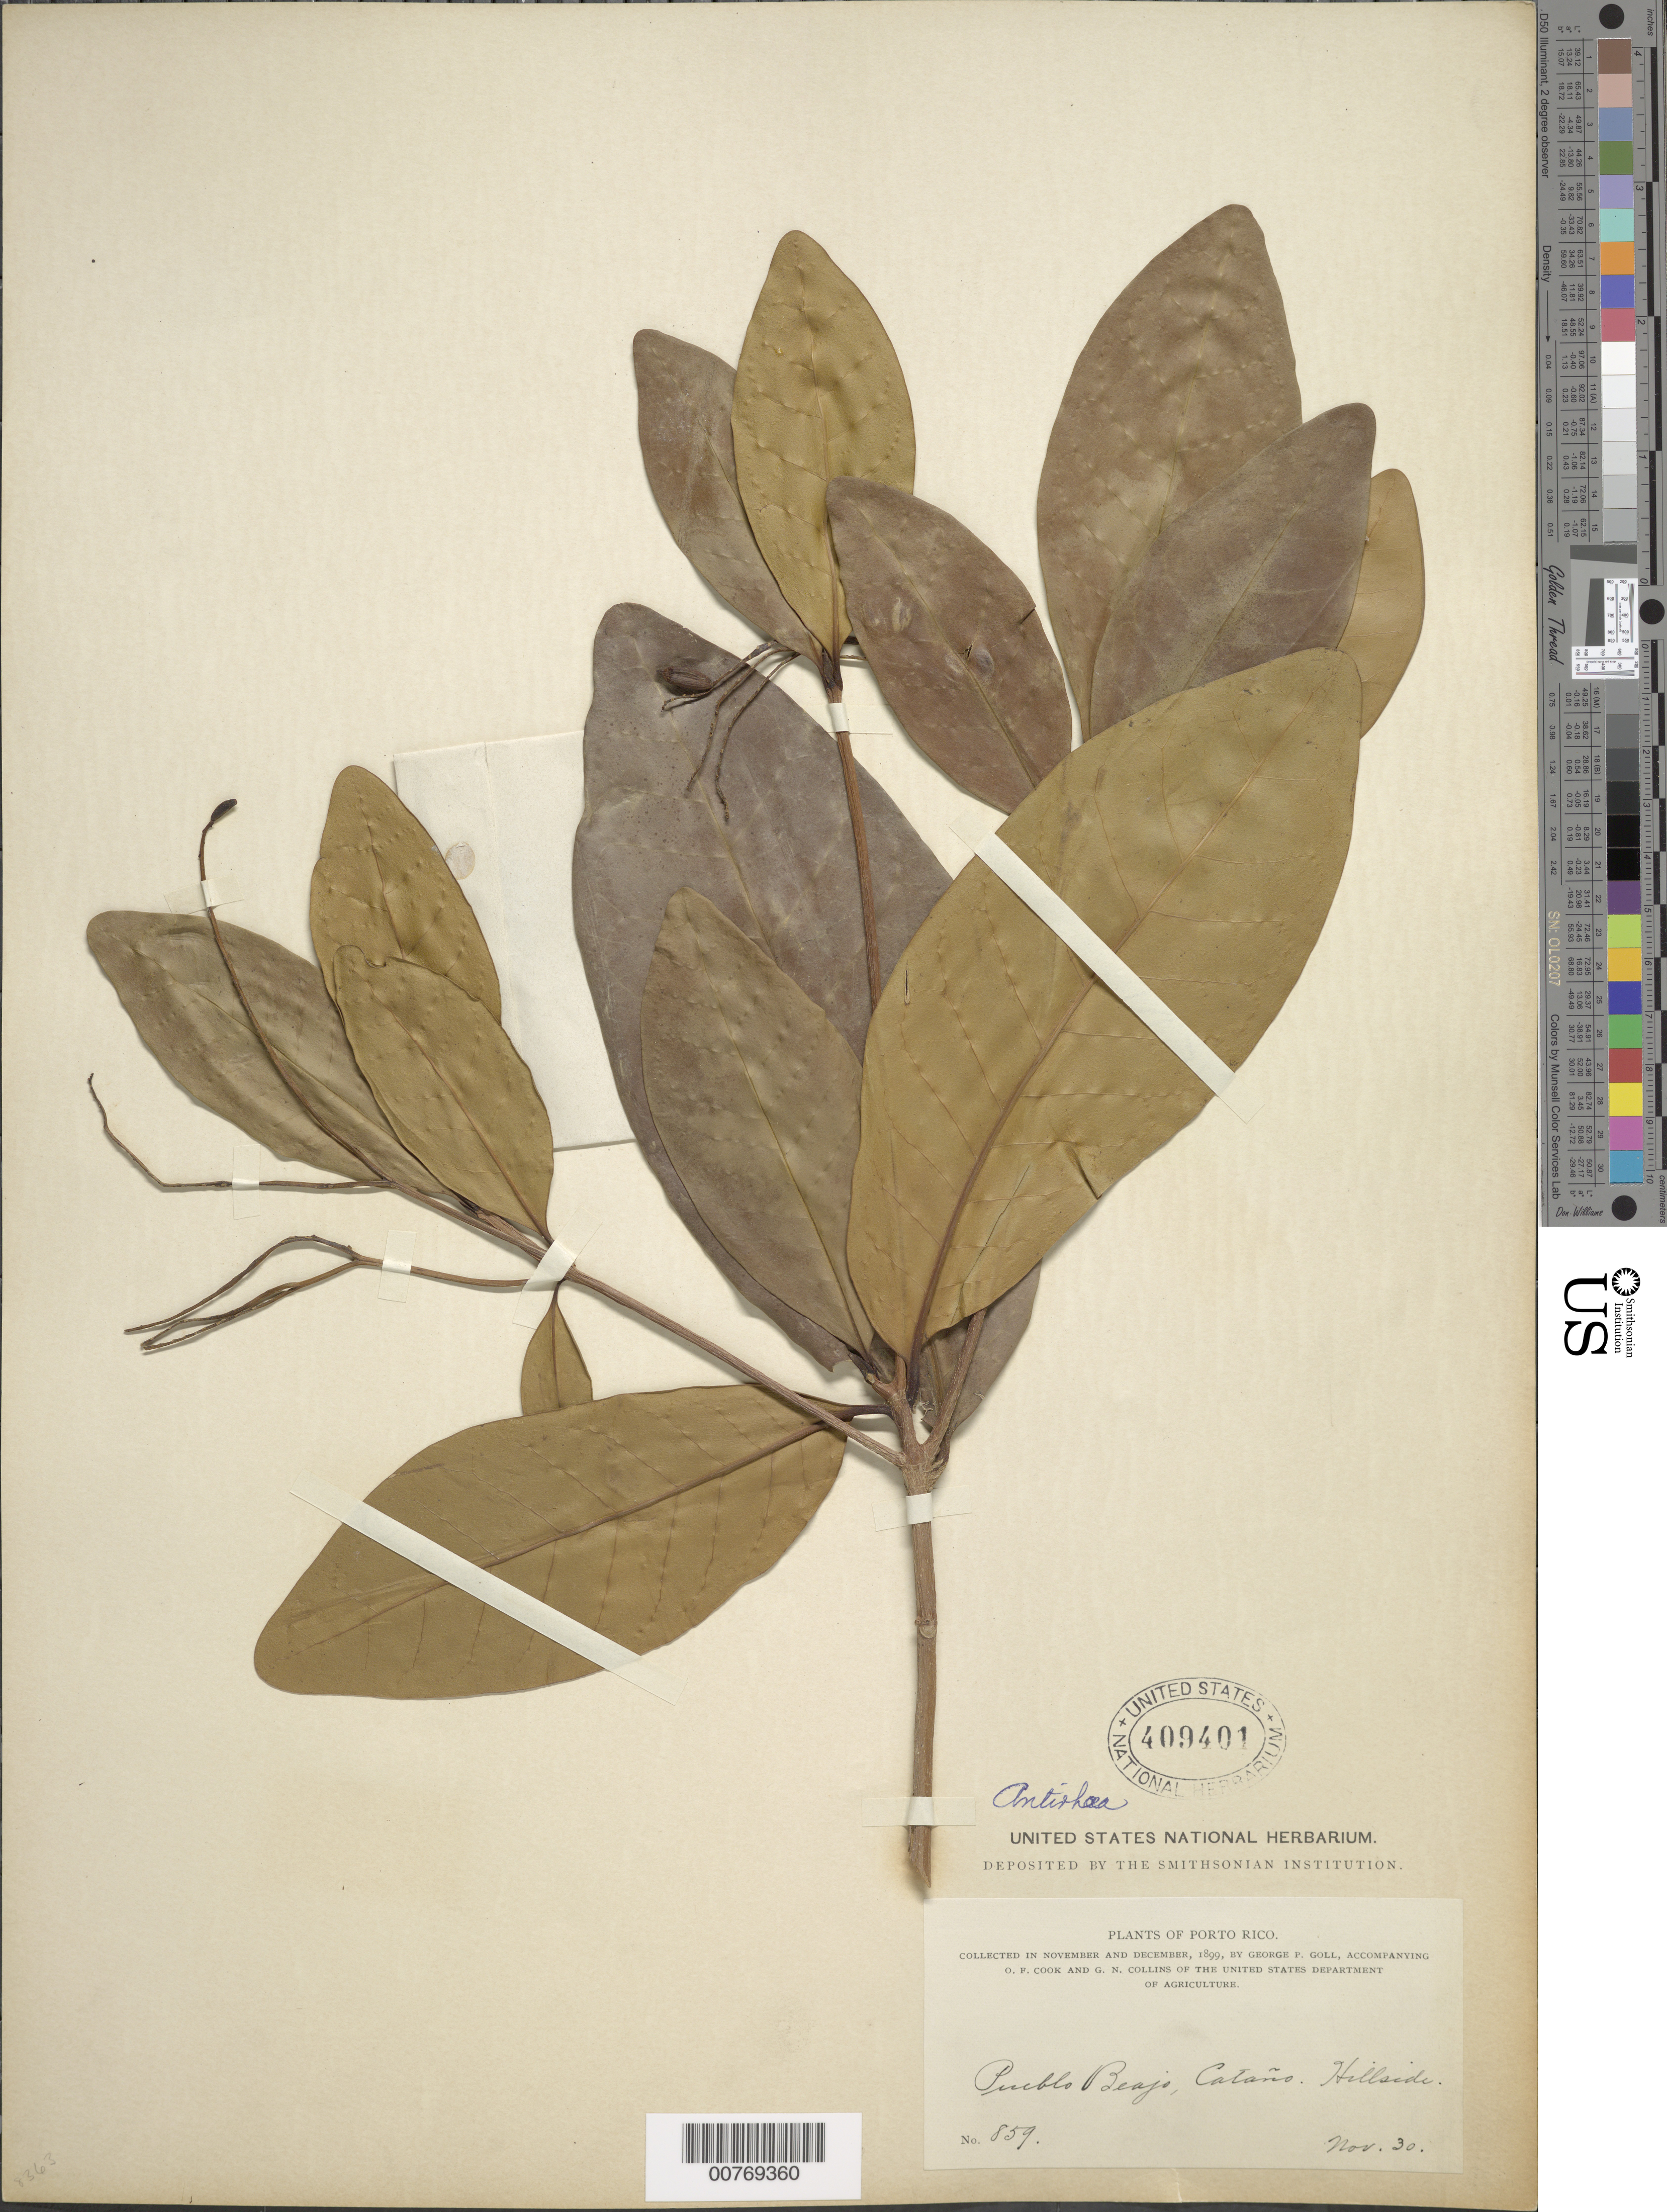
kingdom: Plantae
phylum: Tracheophyta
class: Magnoliopsida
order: Gentianales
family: Rubiaceae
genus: Stenostomum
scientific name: Stenostomum coriaceum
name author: (Vahl) Griseb.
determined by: Acevedo-Rodríguez, P., (BOT), Smithsonian Institution - National Museum of Natural History (UNITED STATES)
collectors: G. Goll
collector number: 859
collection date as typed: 30 Nov 1899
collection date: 1899-11-30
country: Puerto Rico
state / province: Guaynabo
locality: Pueblo Viejo, Cataño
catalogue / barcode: US 409401